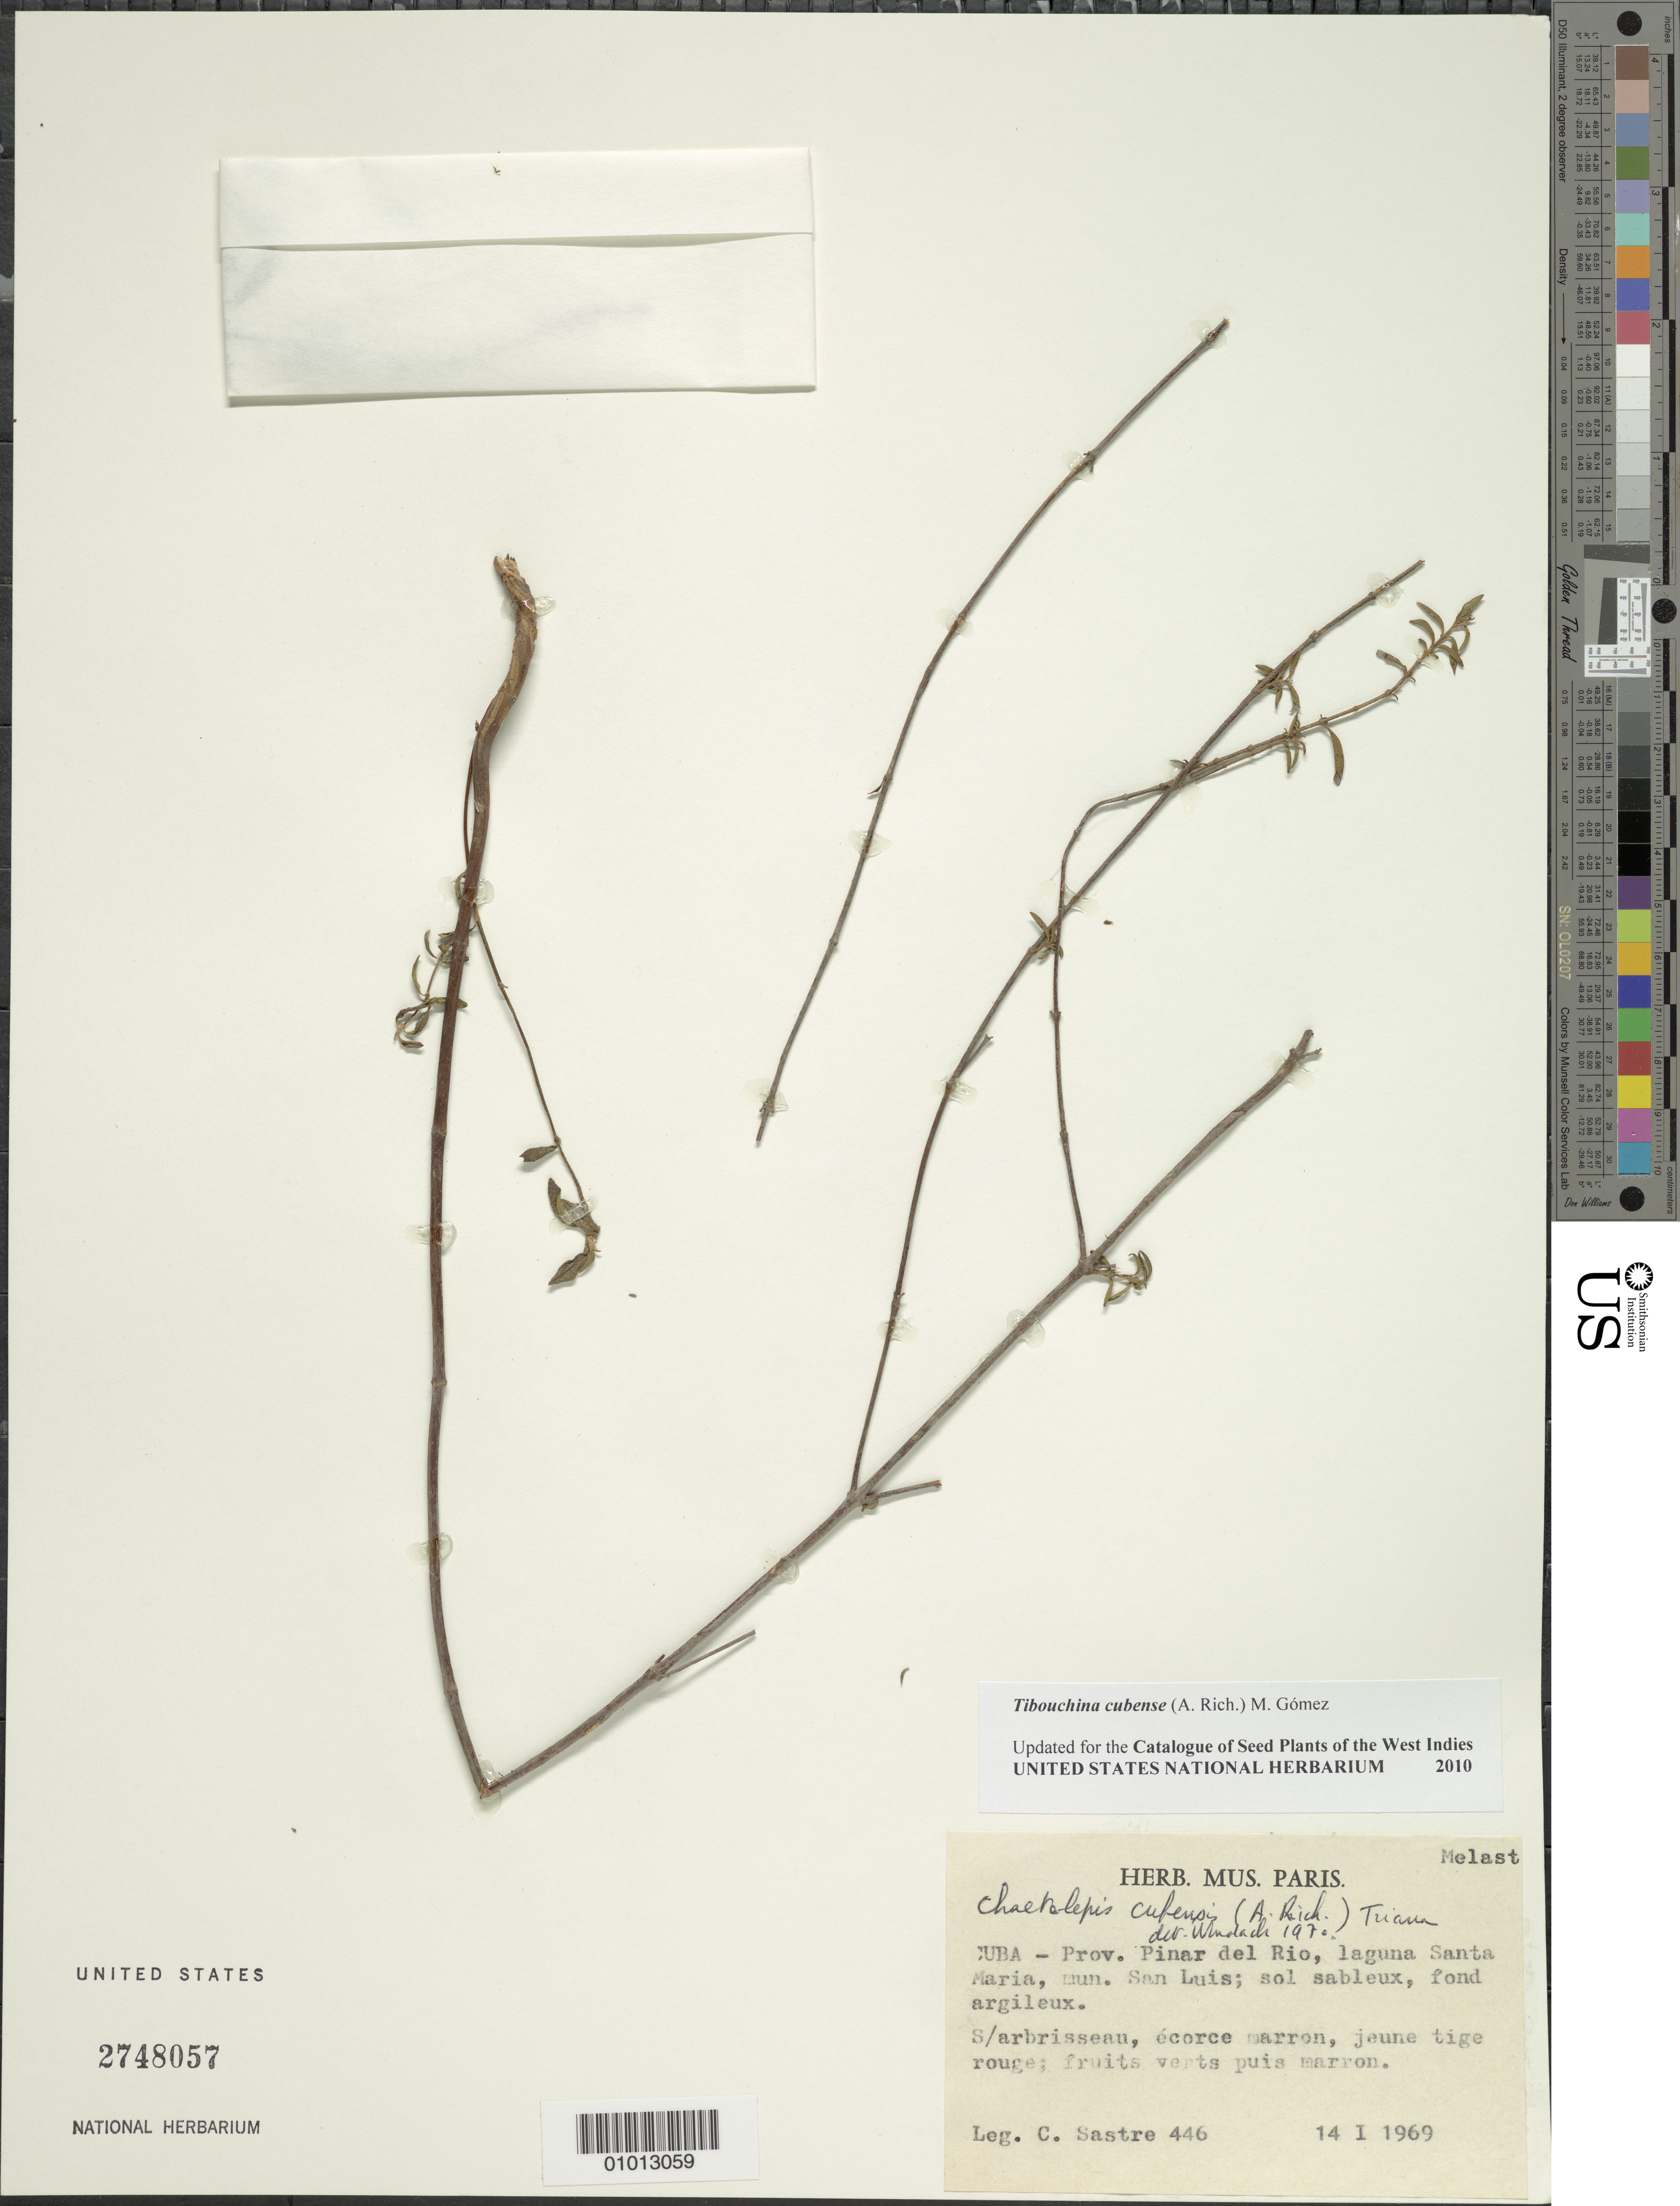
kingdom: Plantae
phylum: Tracheophyta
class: Magnoliopsida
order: Myrtales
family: Melastomataceae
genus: Arthrostemma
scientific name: Arthrostemma cubense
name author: A. Rich.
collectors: C. H. L. Sastre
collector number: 446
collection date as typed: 14 Jan 1969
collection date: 1969-01-14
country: Cuba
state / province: Pinar del Rio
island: Cuba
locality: Laguna Santa Maria, mun San Luis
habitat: Sol sableux, fond argileaux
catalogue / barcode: US 2748057